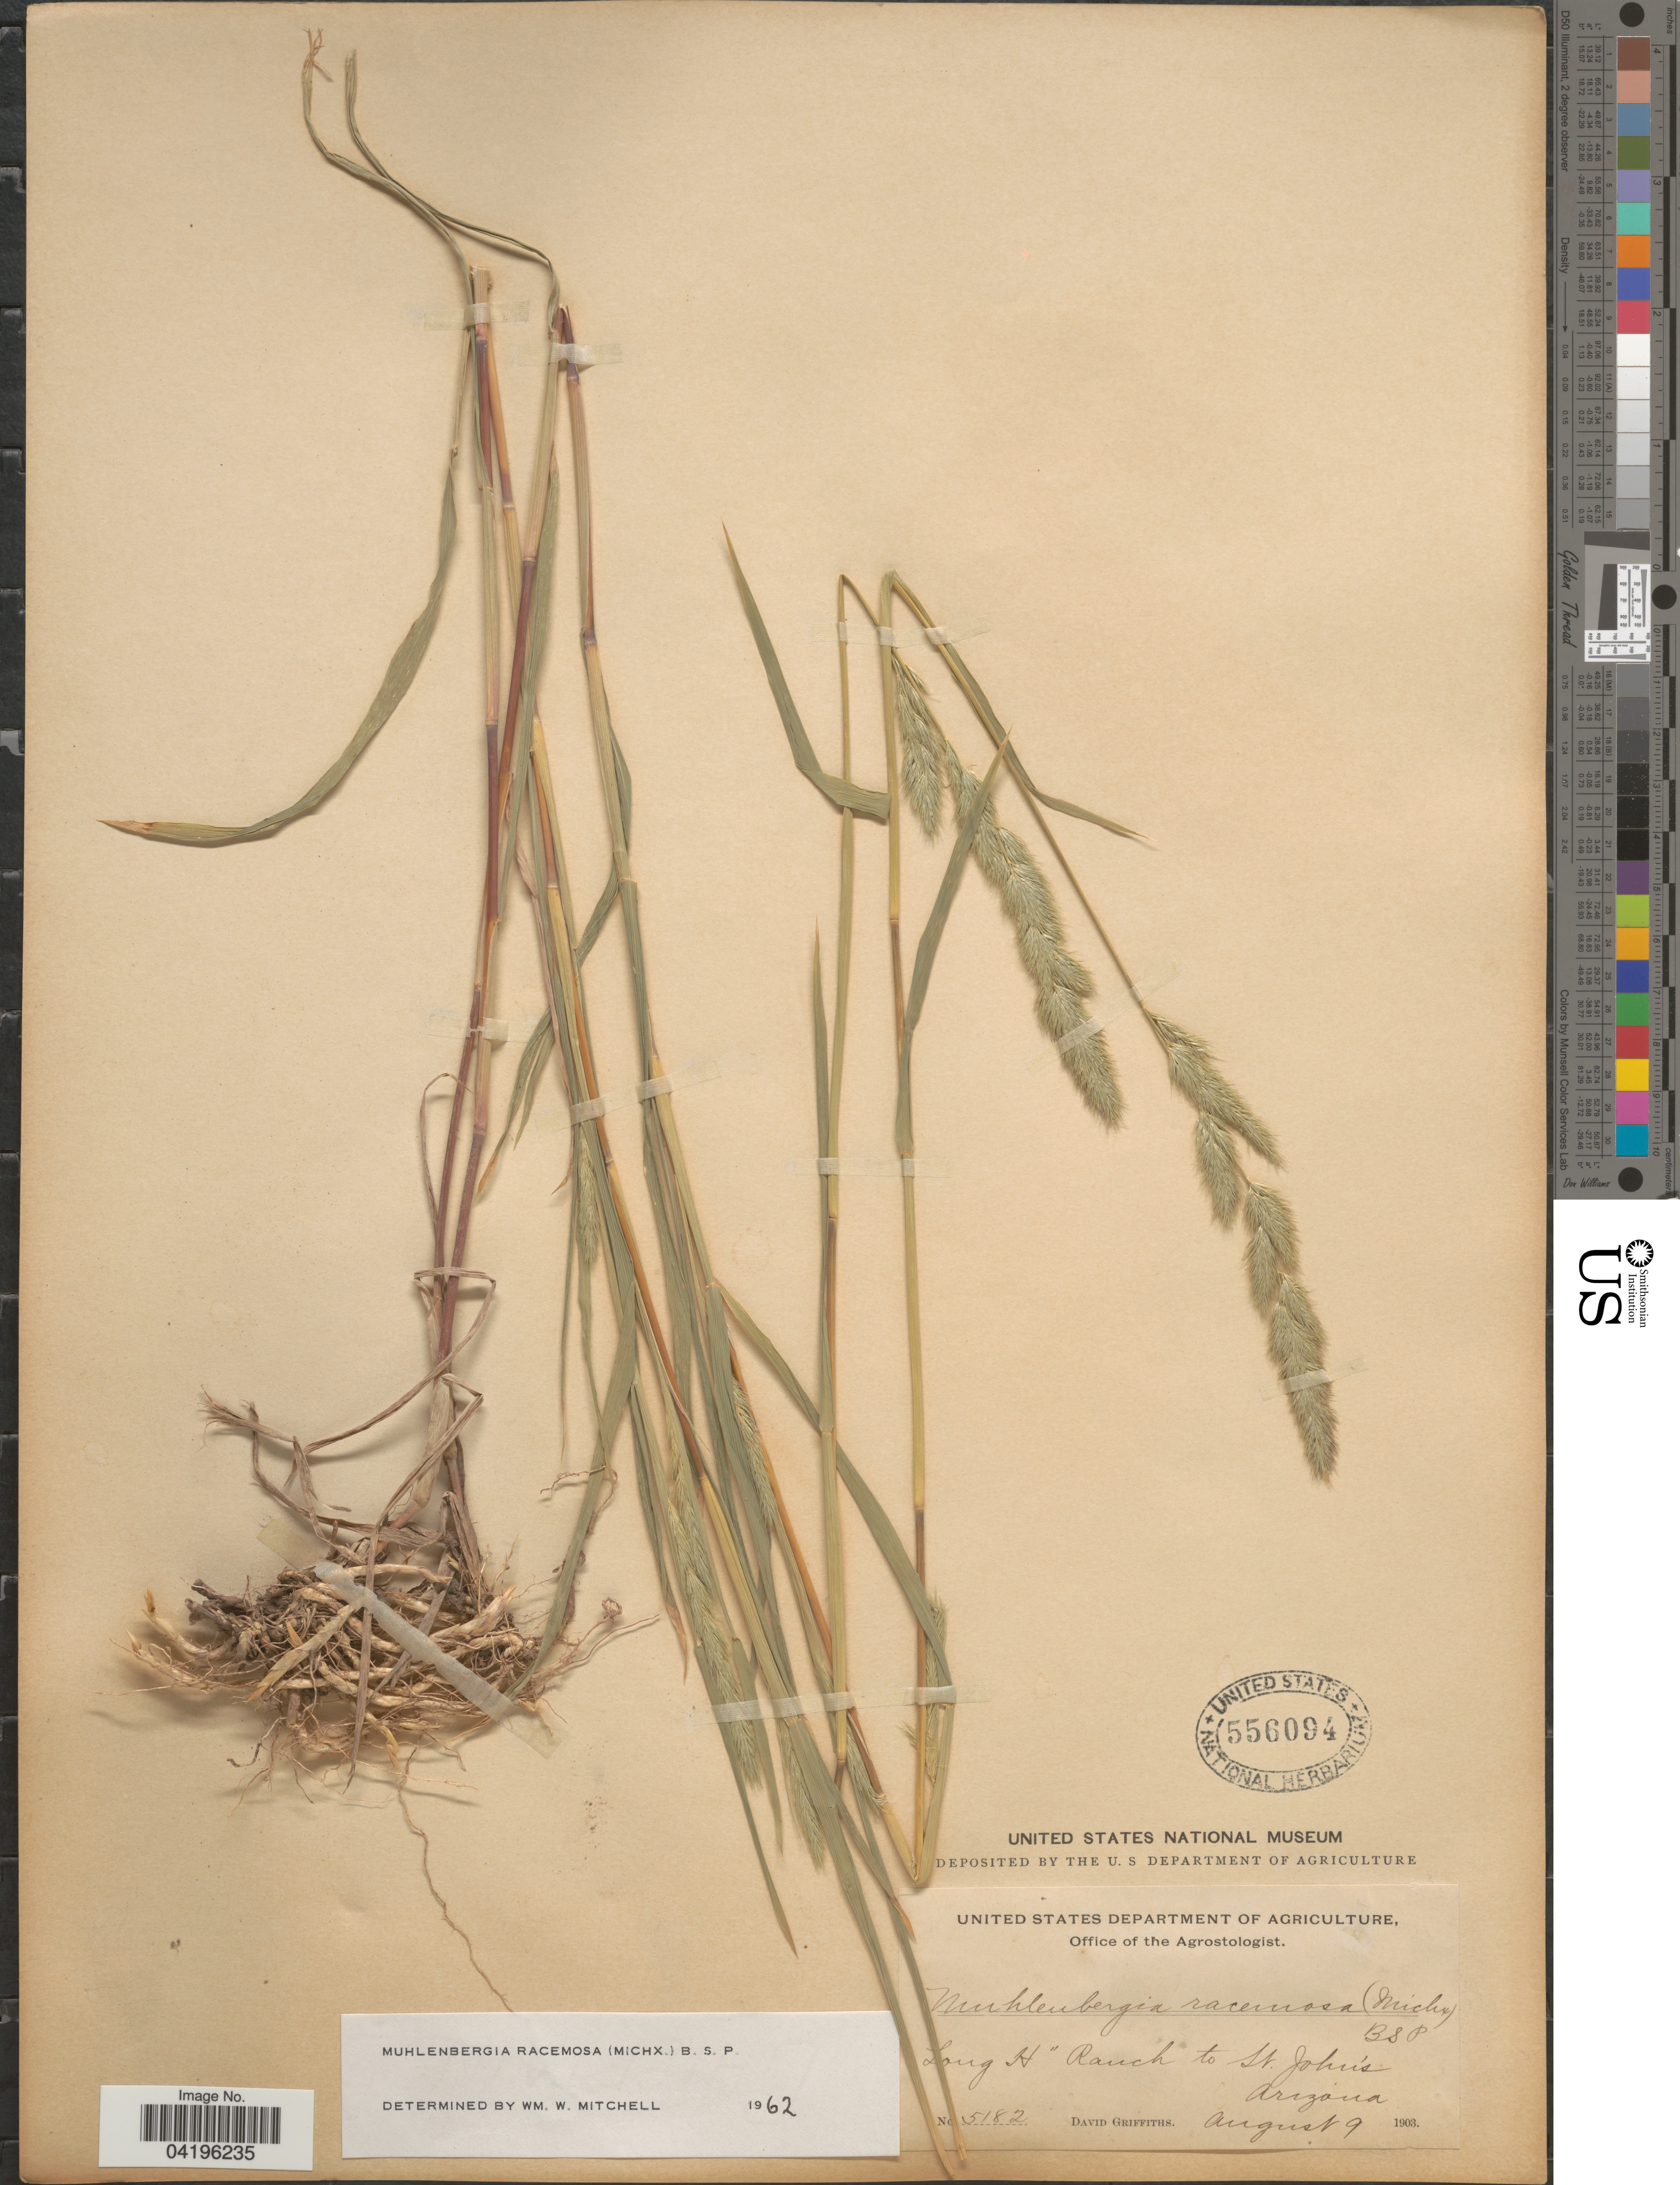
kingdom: Plantae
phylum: Tracheophyta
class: Liliopsida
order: Poales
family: Poaceae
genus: Muhlenbergia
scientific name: Muhlenbergia racemosa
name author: (Michx.) Britton et al.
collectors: D. Griffiths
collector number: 5182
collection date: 1903-08-09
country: United States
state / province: Arizona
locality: Long H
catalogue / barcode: US 556094